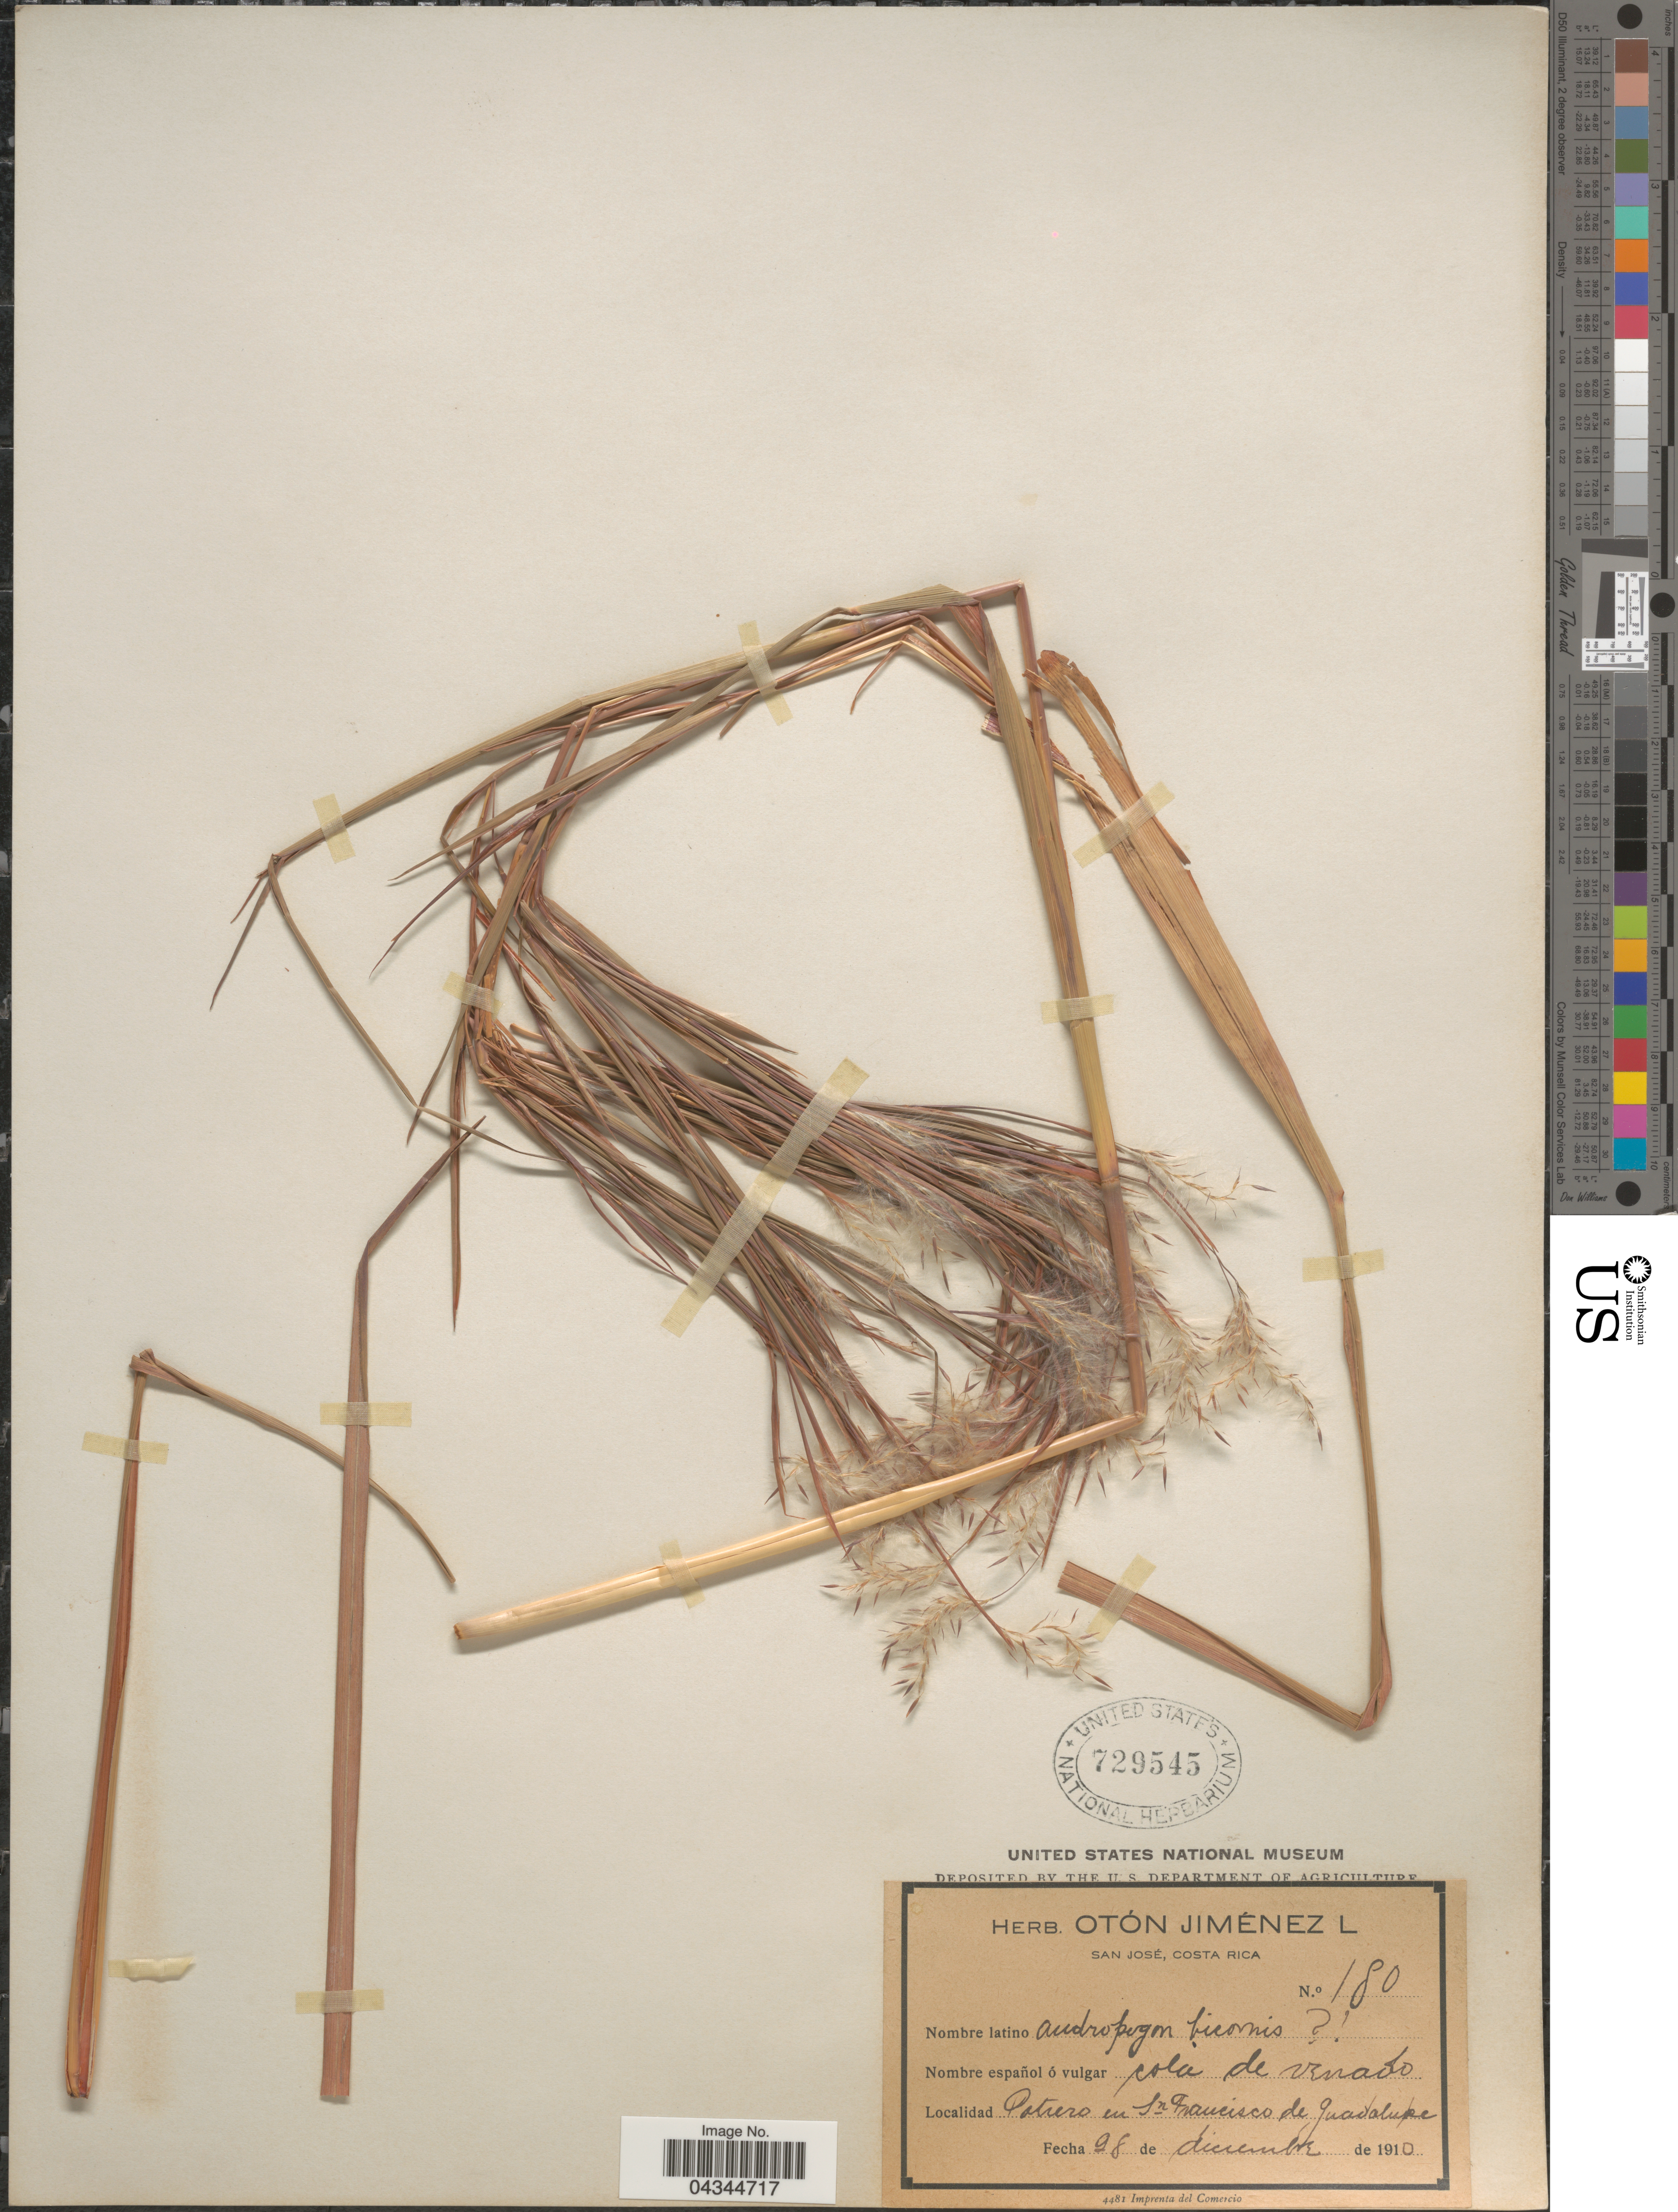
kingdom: Plantae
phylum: Tracheophyta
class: Liliopsida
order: Poales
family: Poaceae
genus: Andropogon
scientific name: Andropogon bicornis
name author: L.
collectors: ex herb. O. Jimenez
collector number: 180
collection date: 1910-12-28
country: Costa Rica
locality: Potrero en Sn Francisco de Guadalupe.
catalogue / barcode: US 729545